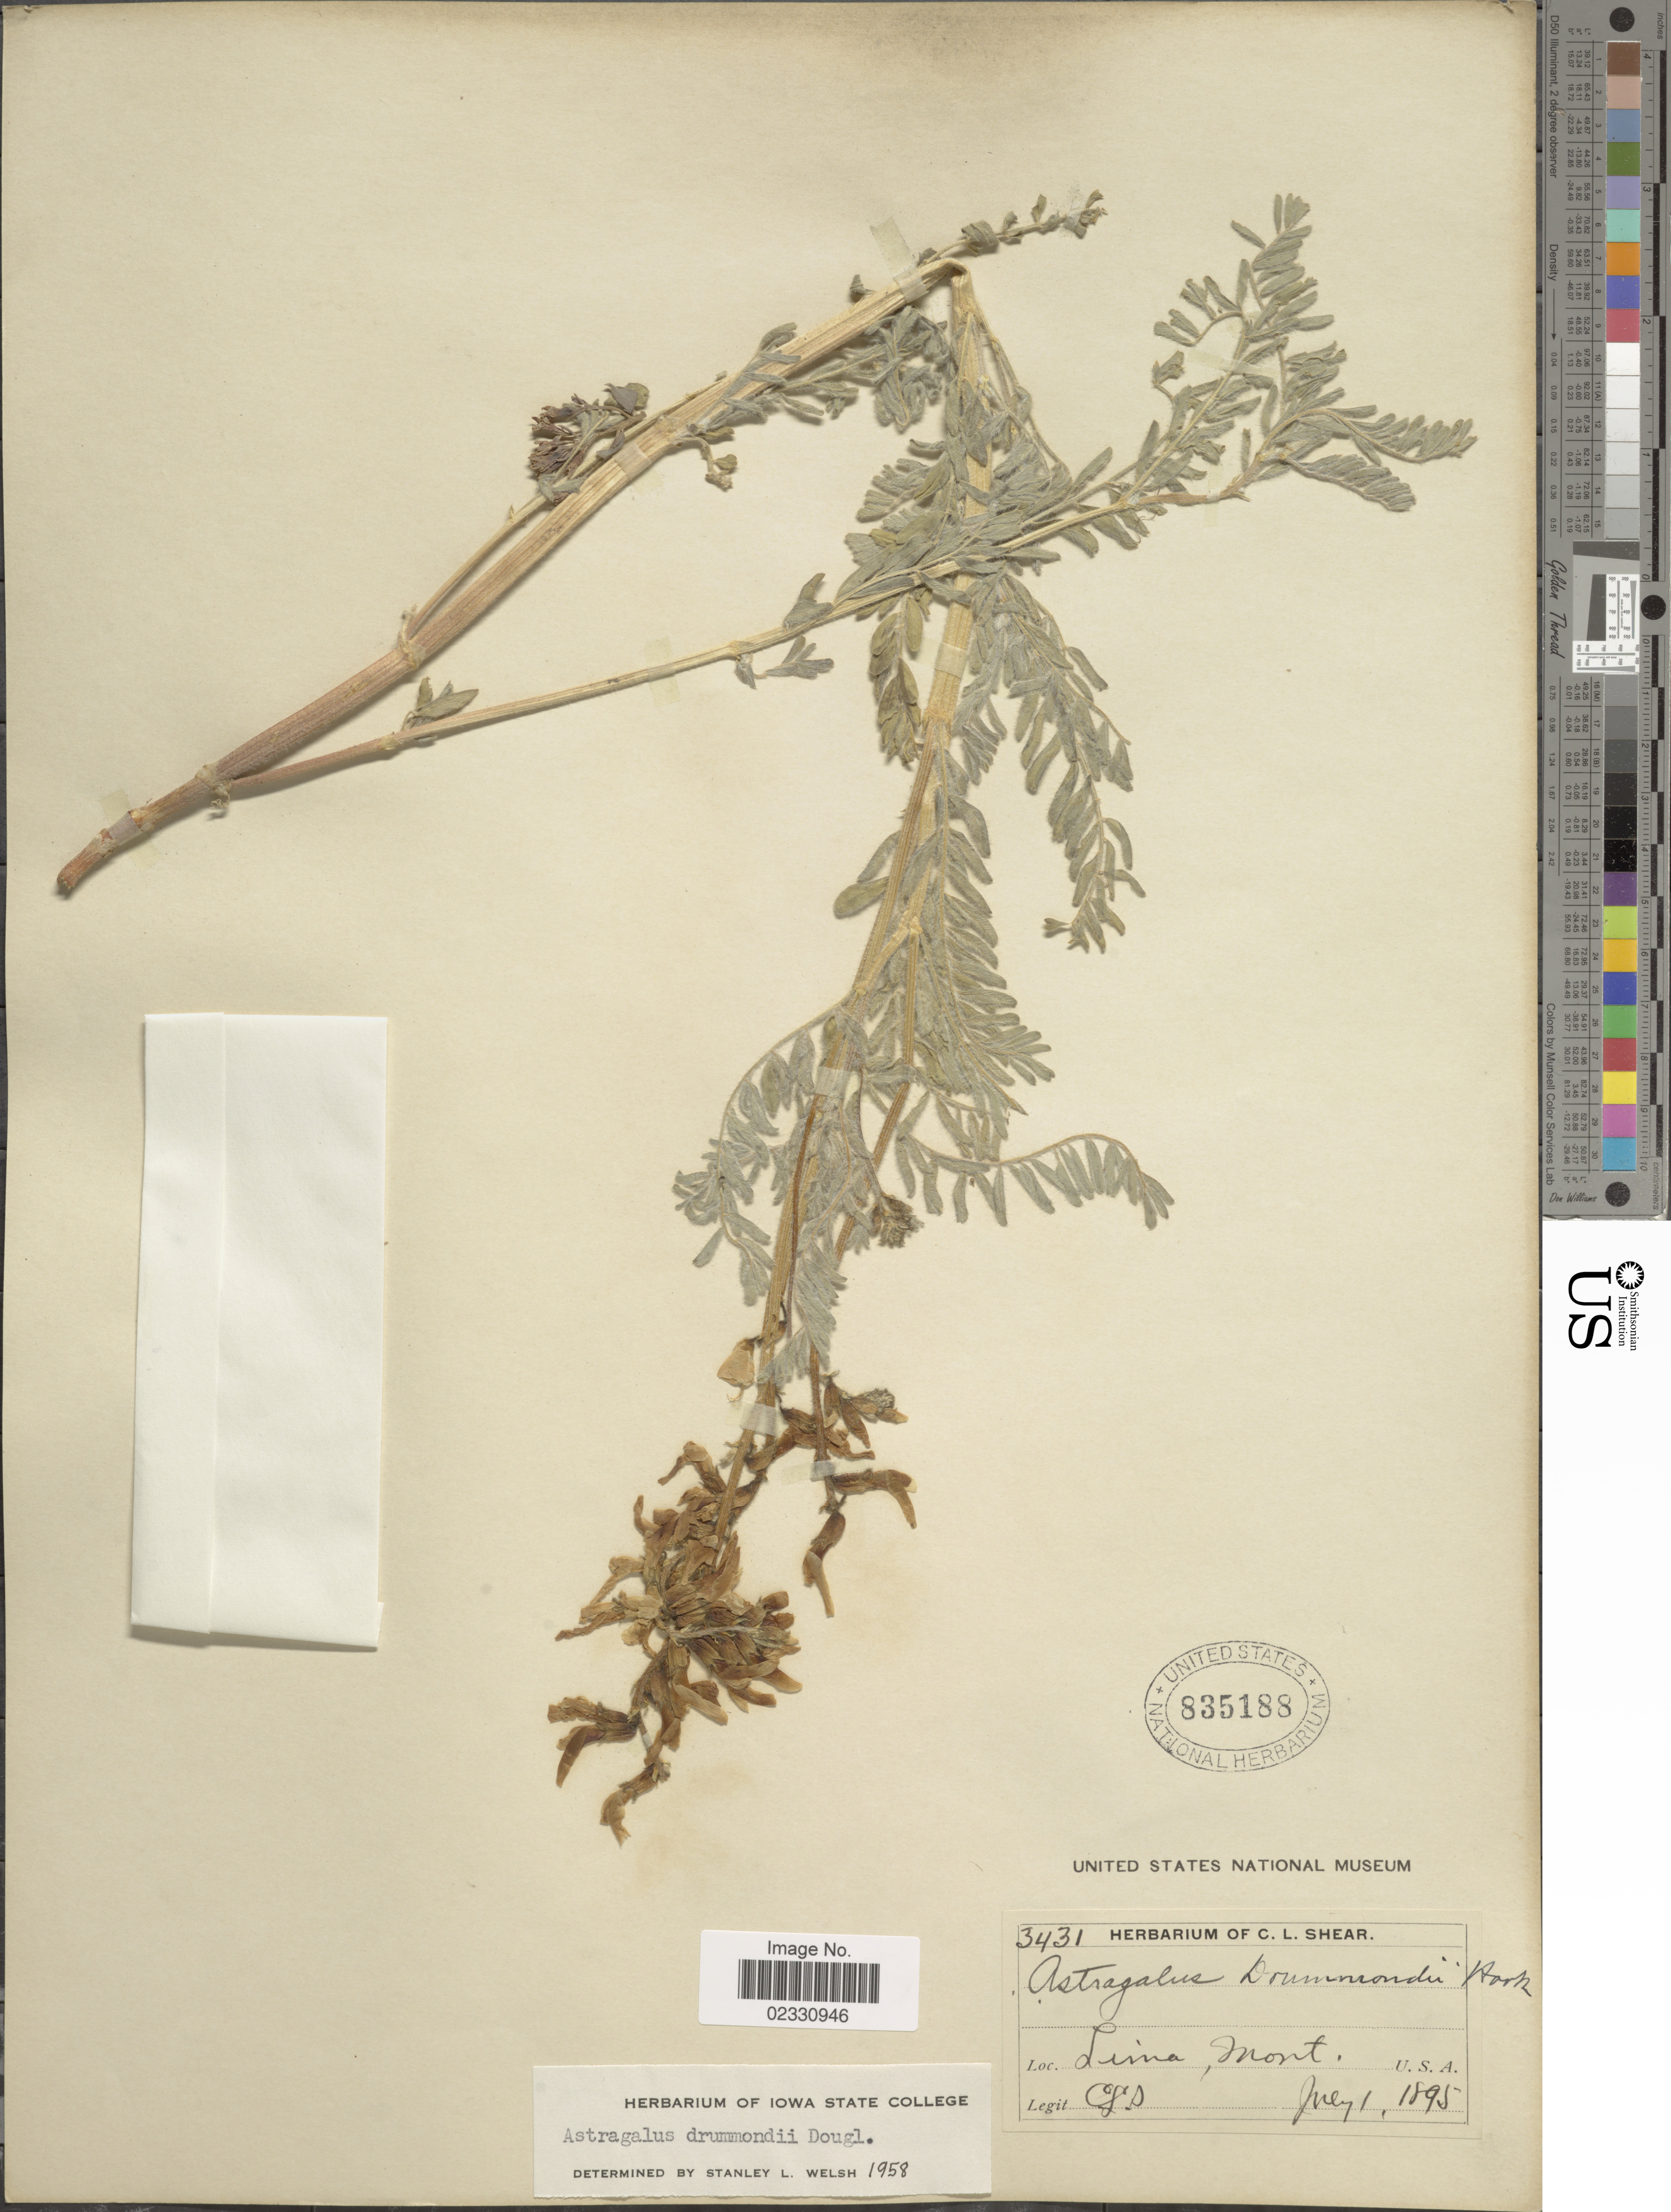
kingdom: Plantae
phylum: Tracheophyta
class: Magnoliopsida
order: Fabales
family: Fabaceae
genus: Astragalus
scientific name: Astragalus drummondii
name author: Hook.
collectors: C. L. Shear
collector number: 3431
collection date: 1895-07-01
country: United States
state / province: Montana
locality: Lima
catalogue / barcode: US 835188